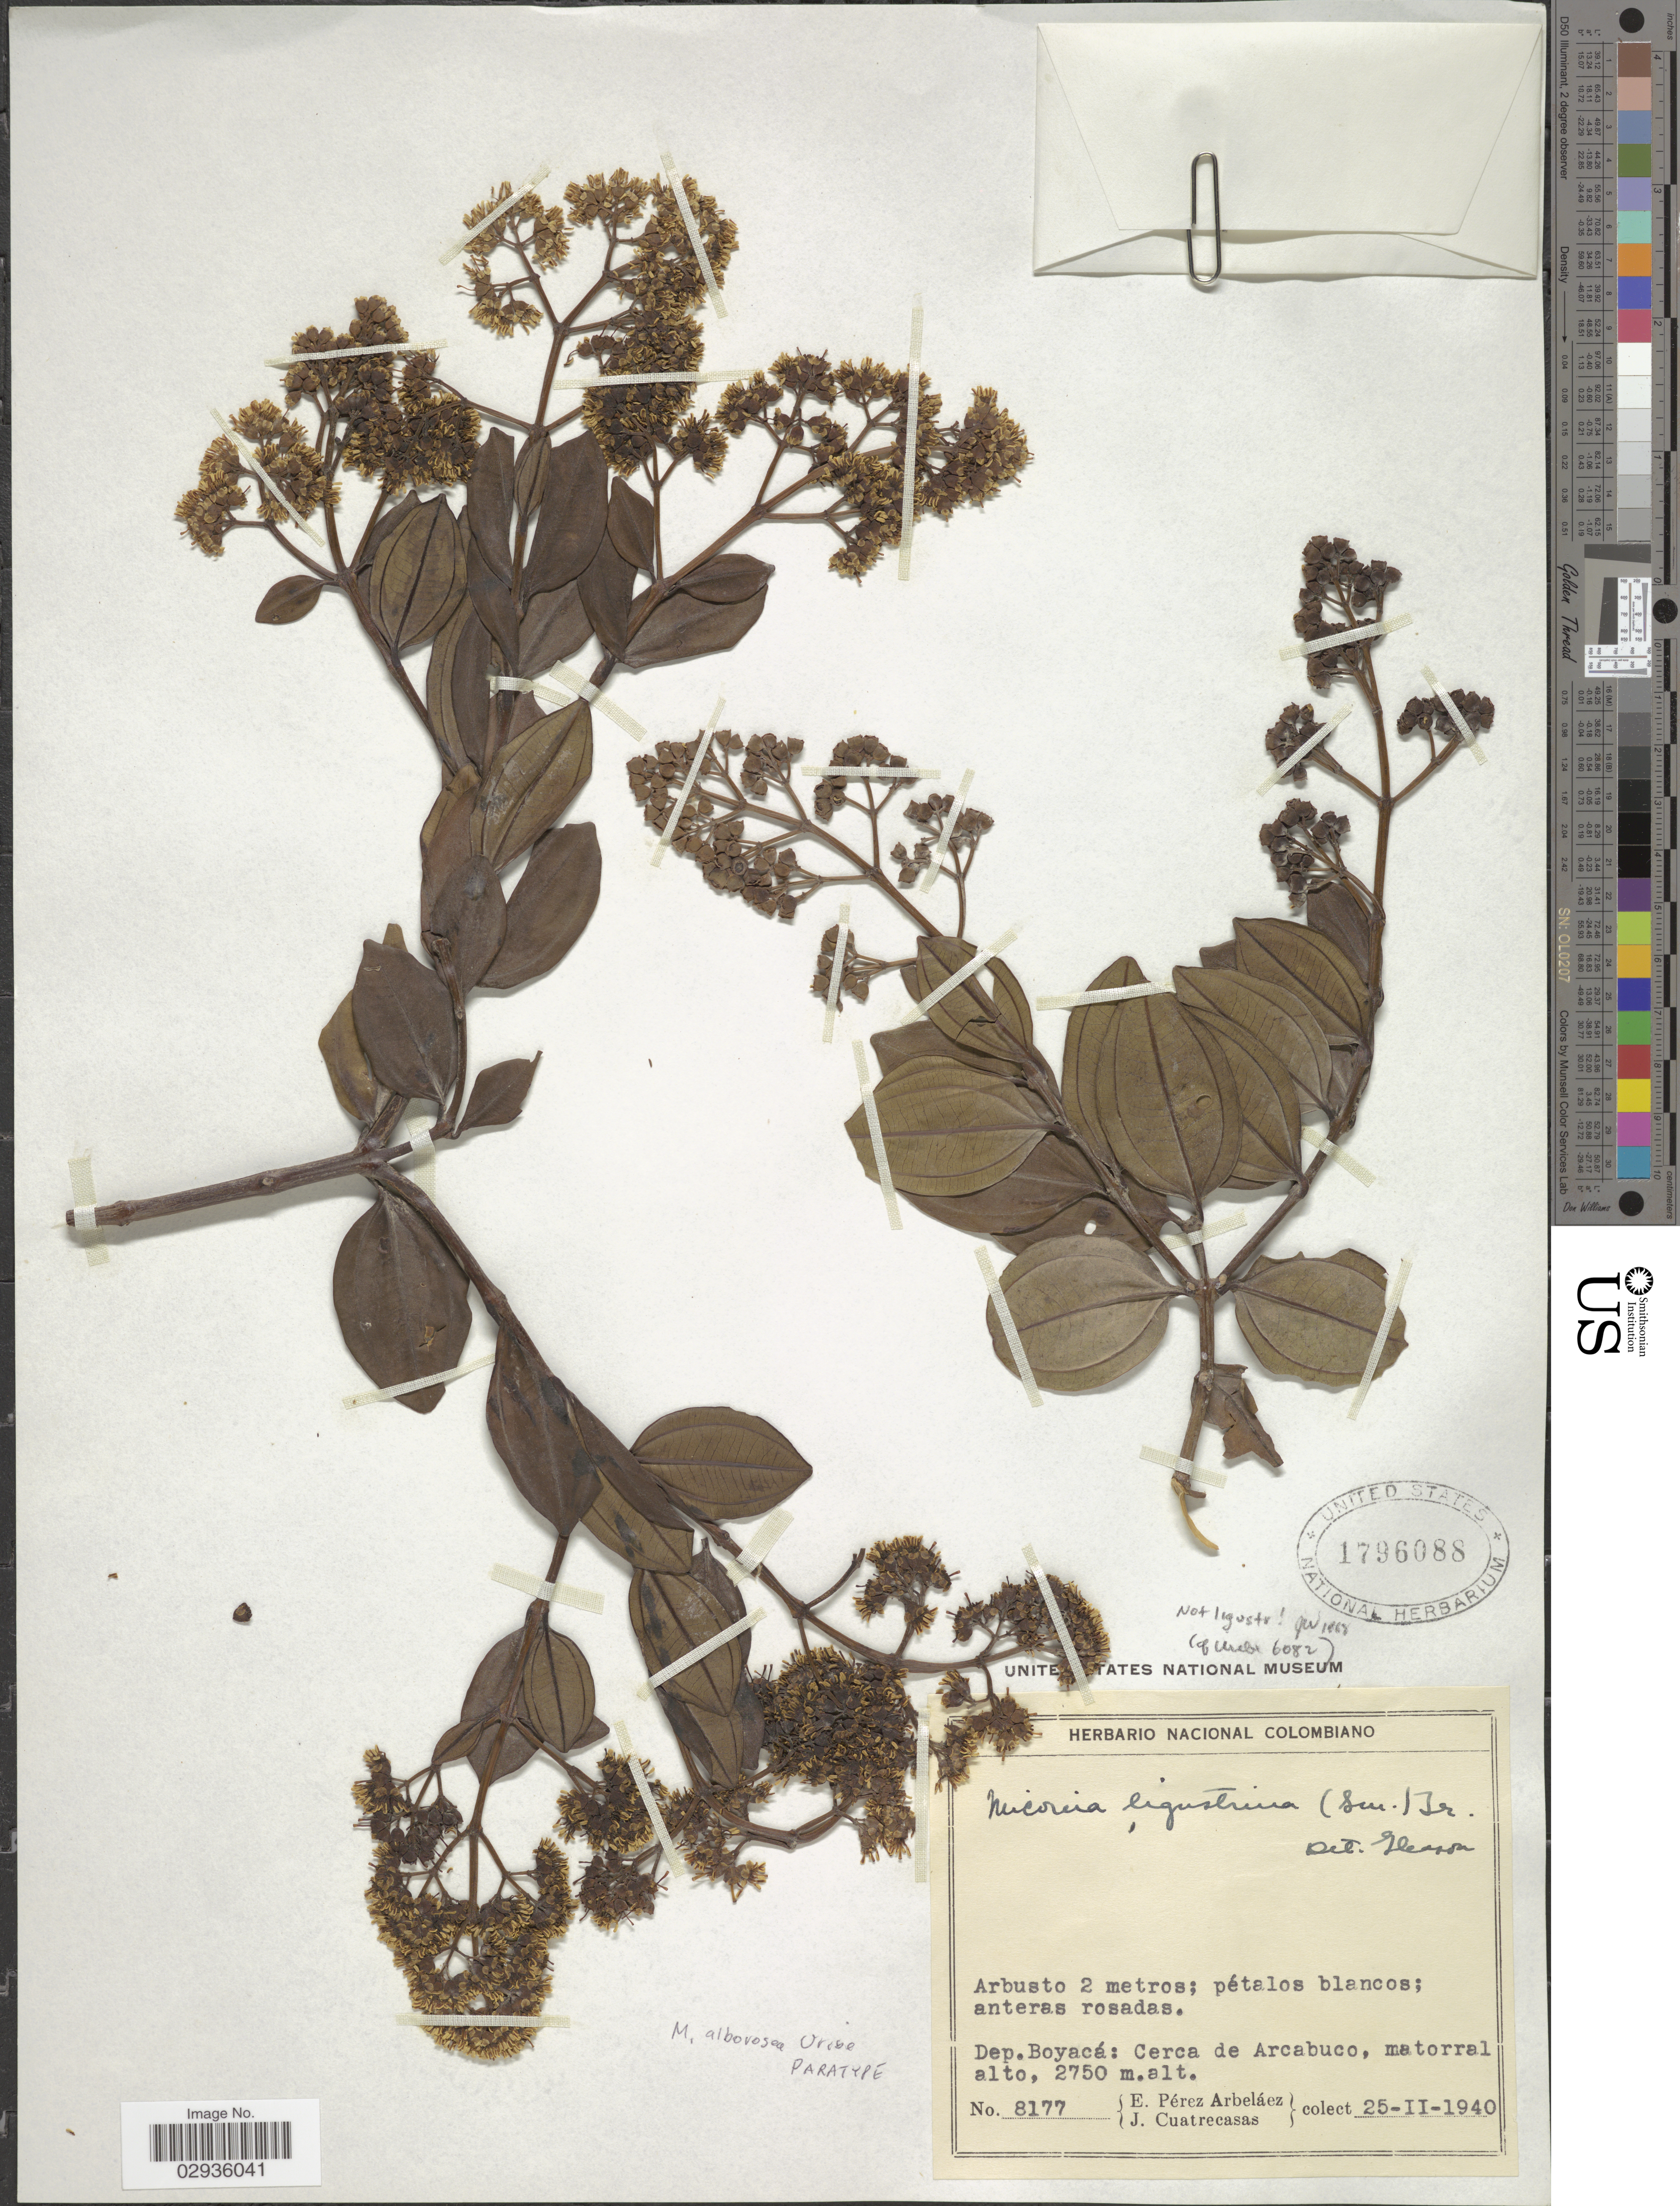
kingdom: Plantae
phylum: Tracheophyta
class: Magnoliopsida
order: Myrtales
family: Melastomataceae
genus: Miconia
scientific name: Miconia alborosea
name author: L. Uribe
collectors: E. Pérez Arbeláez & J. Cuatrecasas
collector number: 8177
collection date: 1940-02-25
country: Colombia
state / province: Boyacá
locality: Cerca de Arcabuco, matorral alto.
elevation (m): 2750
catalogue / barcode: US 1796088